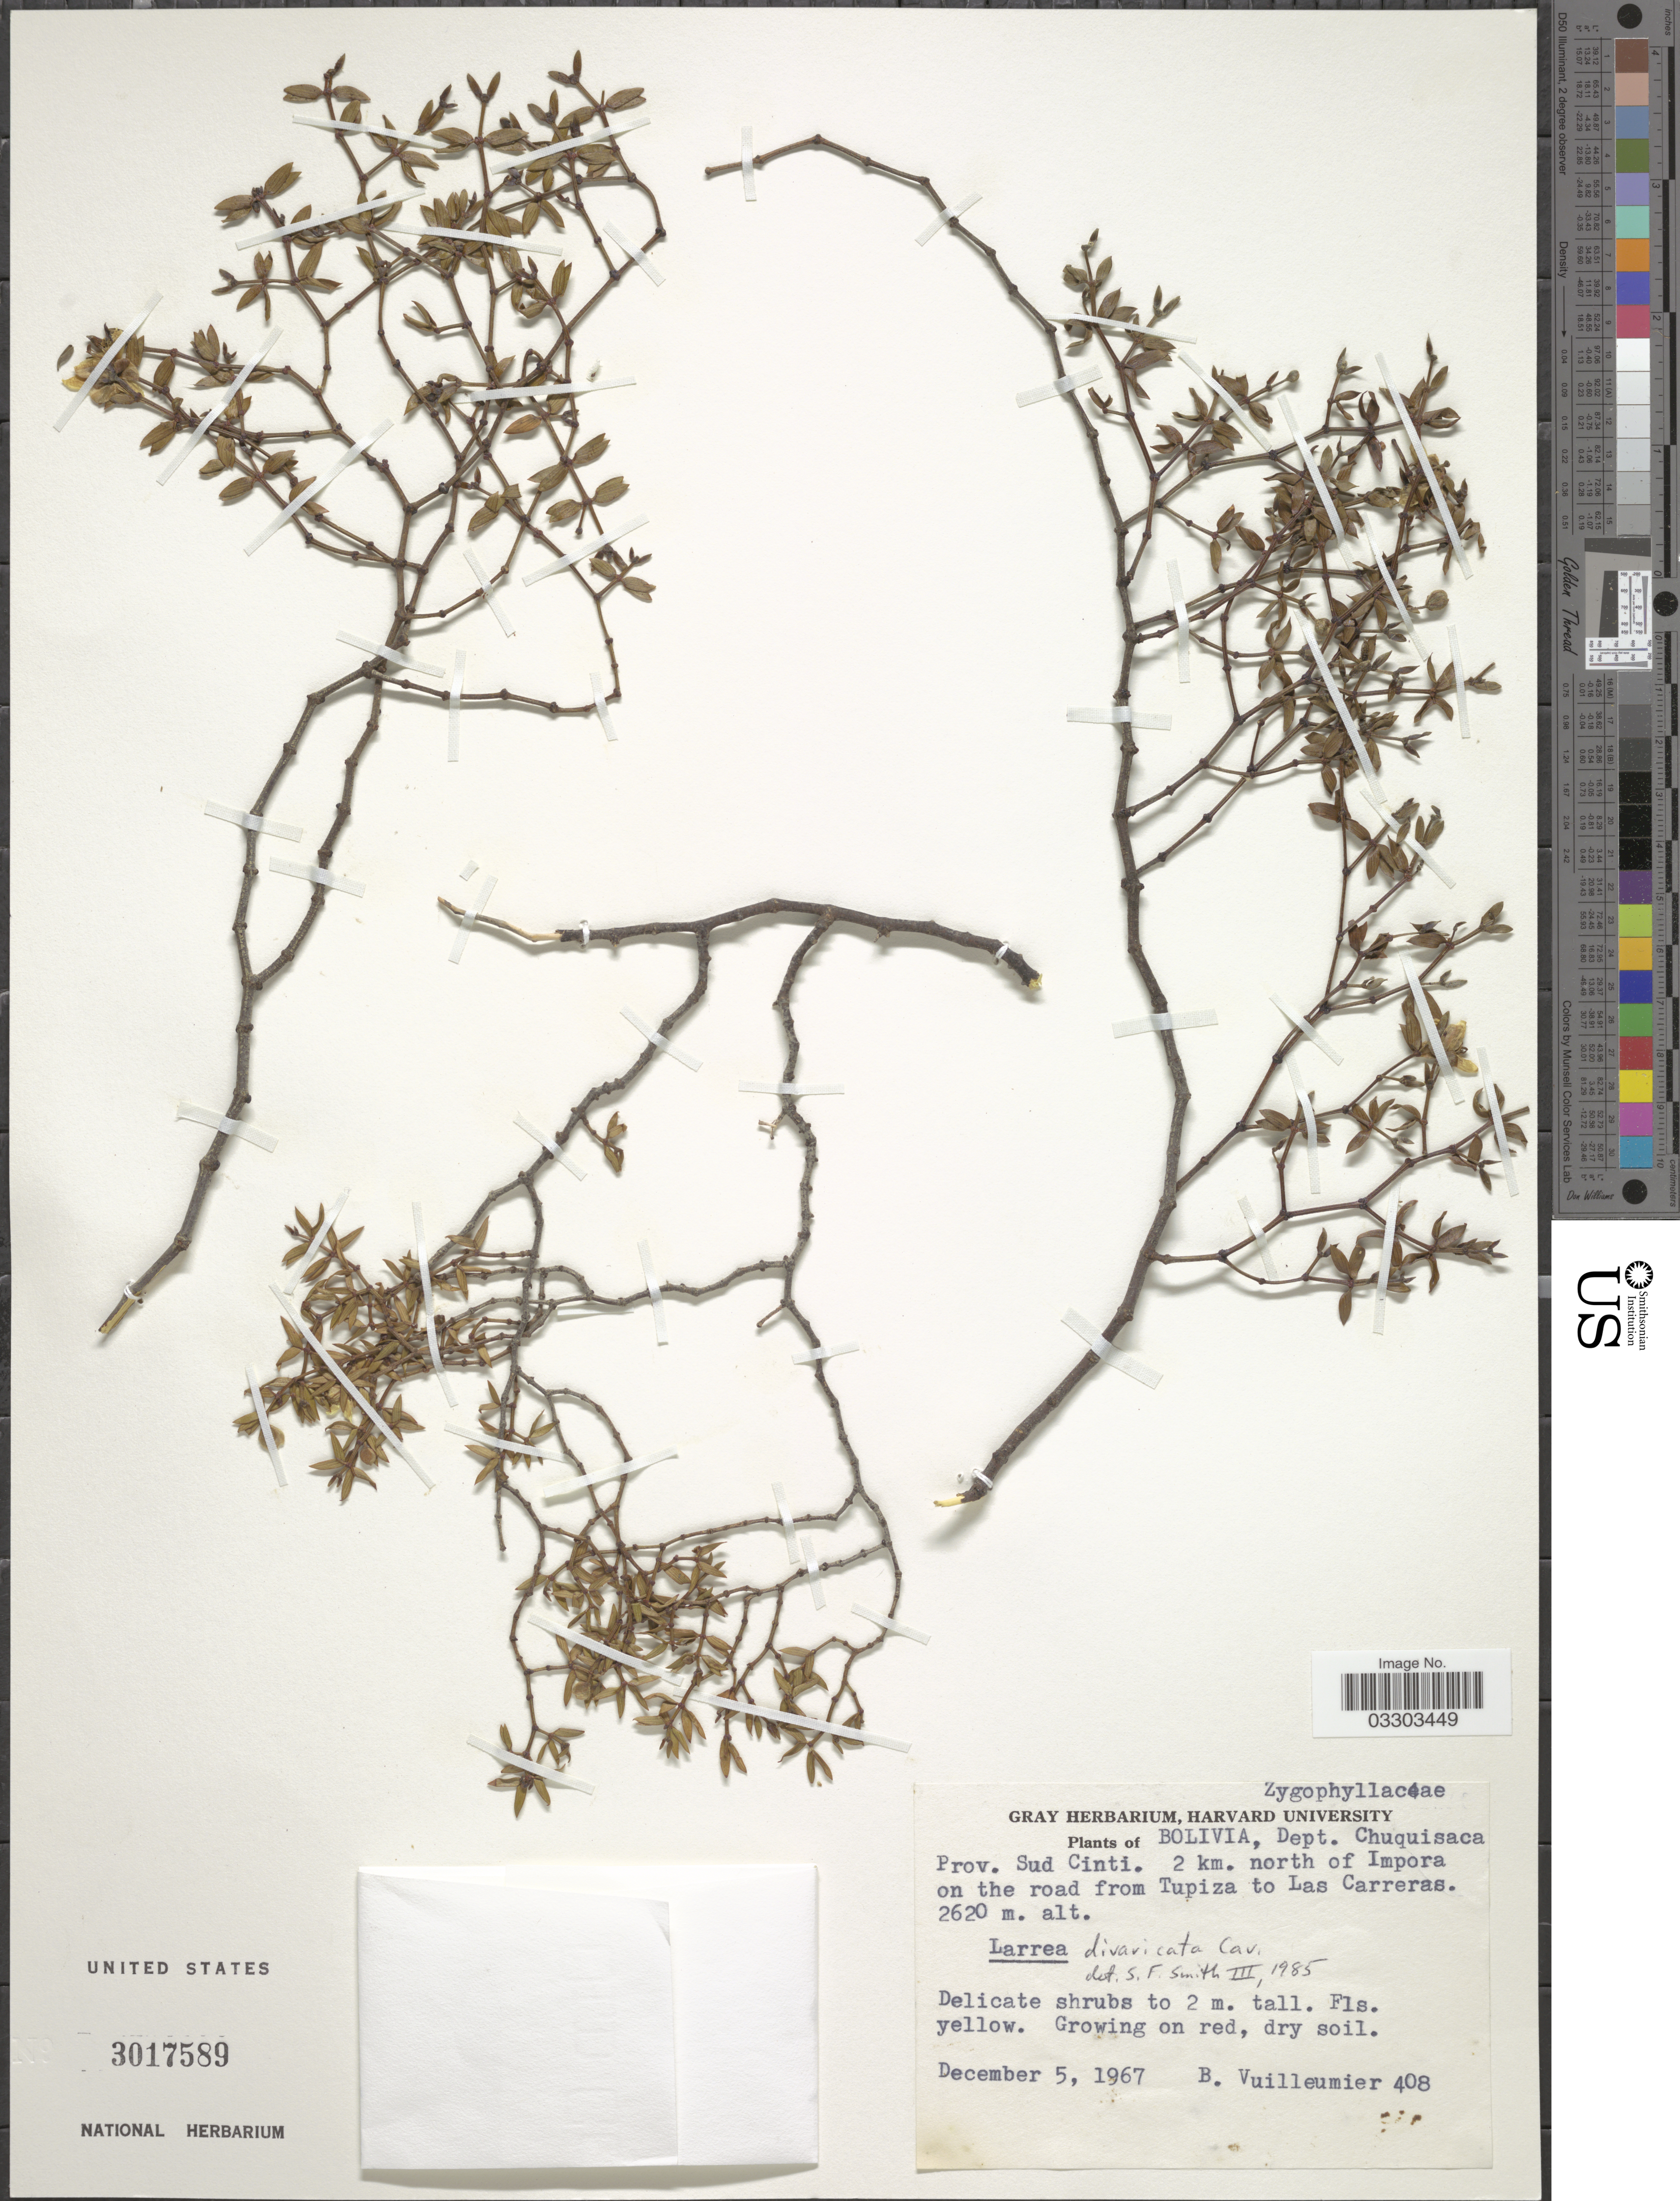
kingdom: Plantae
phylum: Tracheophyta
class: Magnoliopsida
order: Zygophyllales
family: Zygophyllaceae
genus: Larrea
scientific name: Larrea divaricata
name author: Cav.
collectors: B. Vuilleumier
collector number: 408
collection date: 1967-12-05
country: Bolivia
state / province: Chuquisaca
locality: Dept. Chuquisaca. Prov. Sud Cinti. 2 km. north of Impora on the road from Tupiza to Las Carreras.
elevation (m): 2620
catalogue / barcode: US 3017589